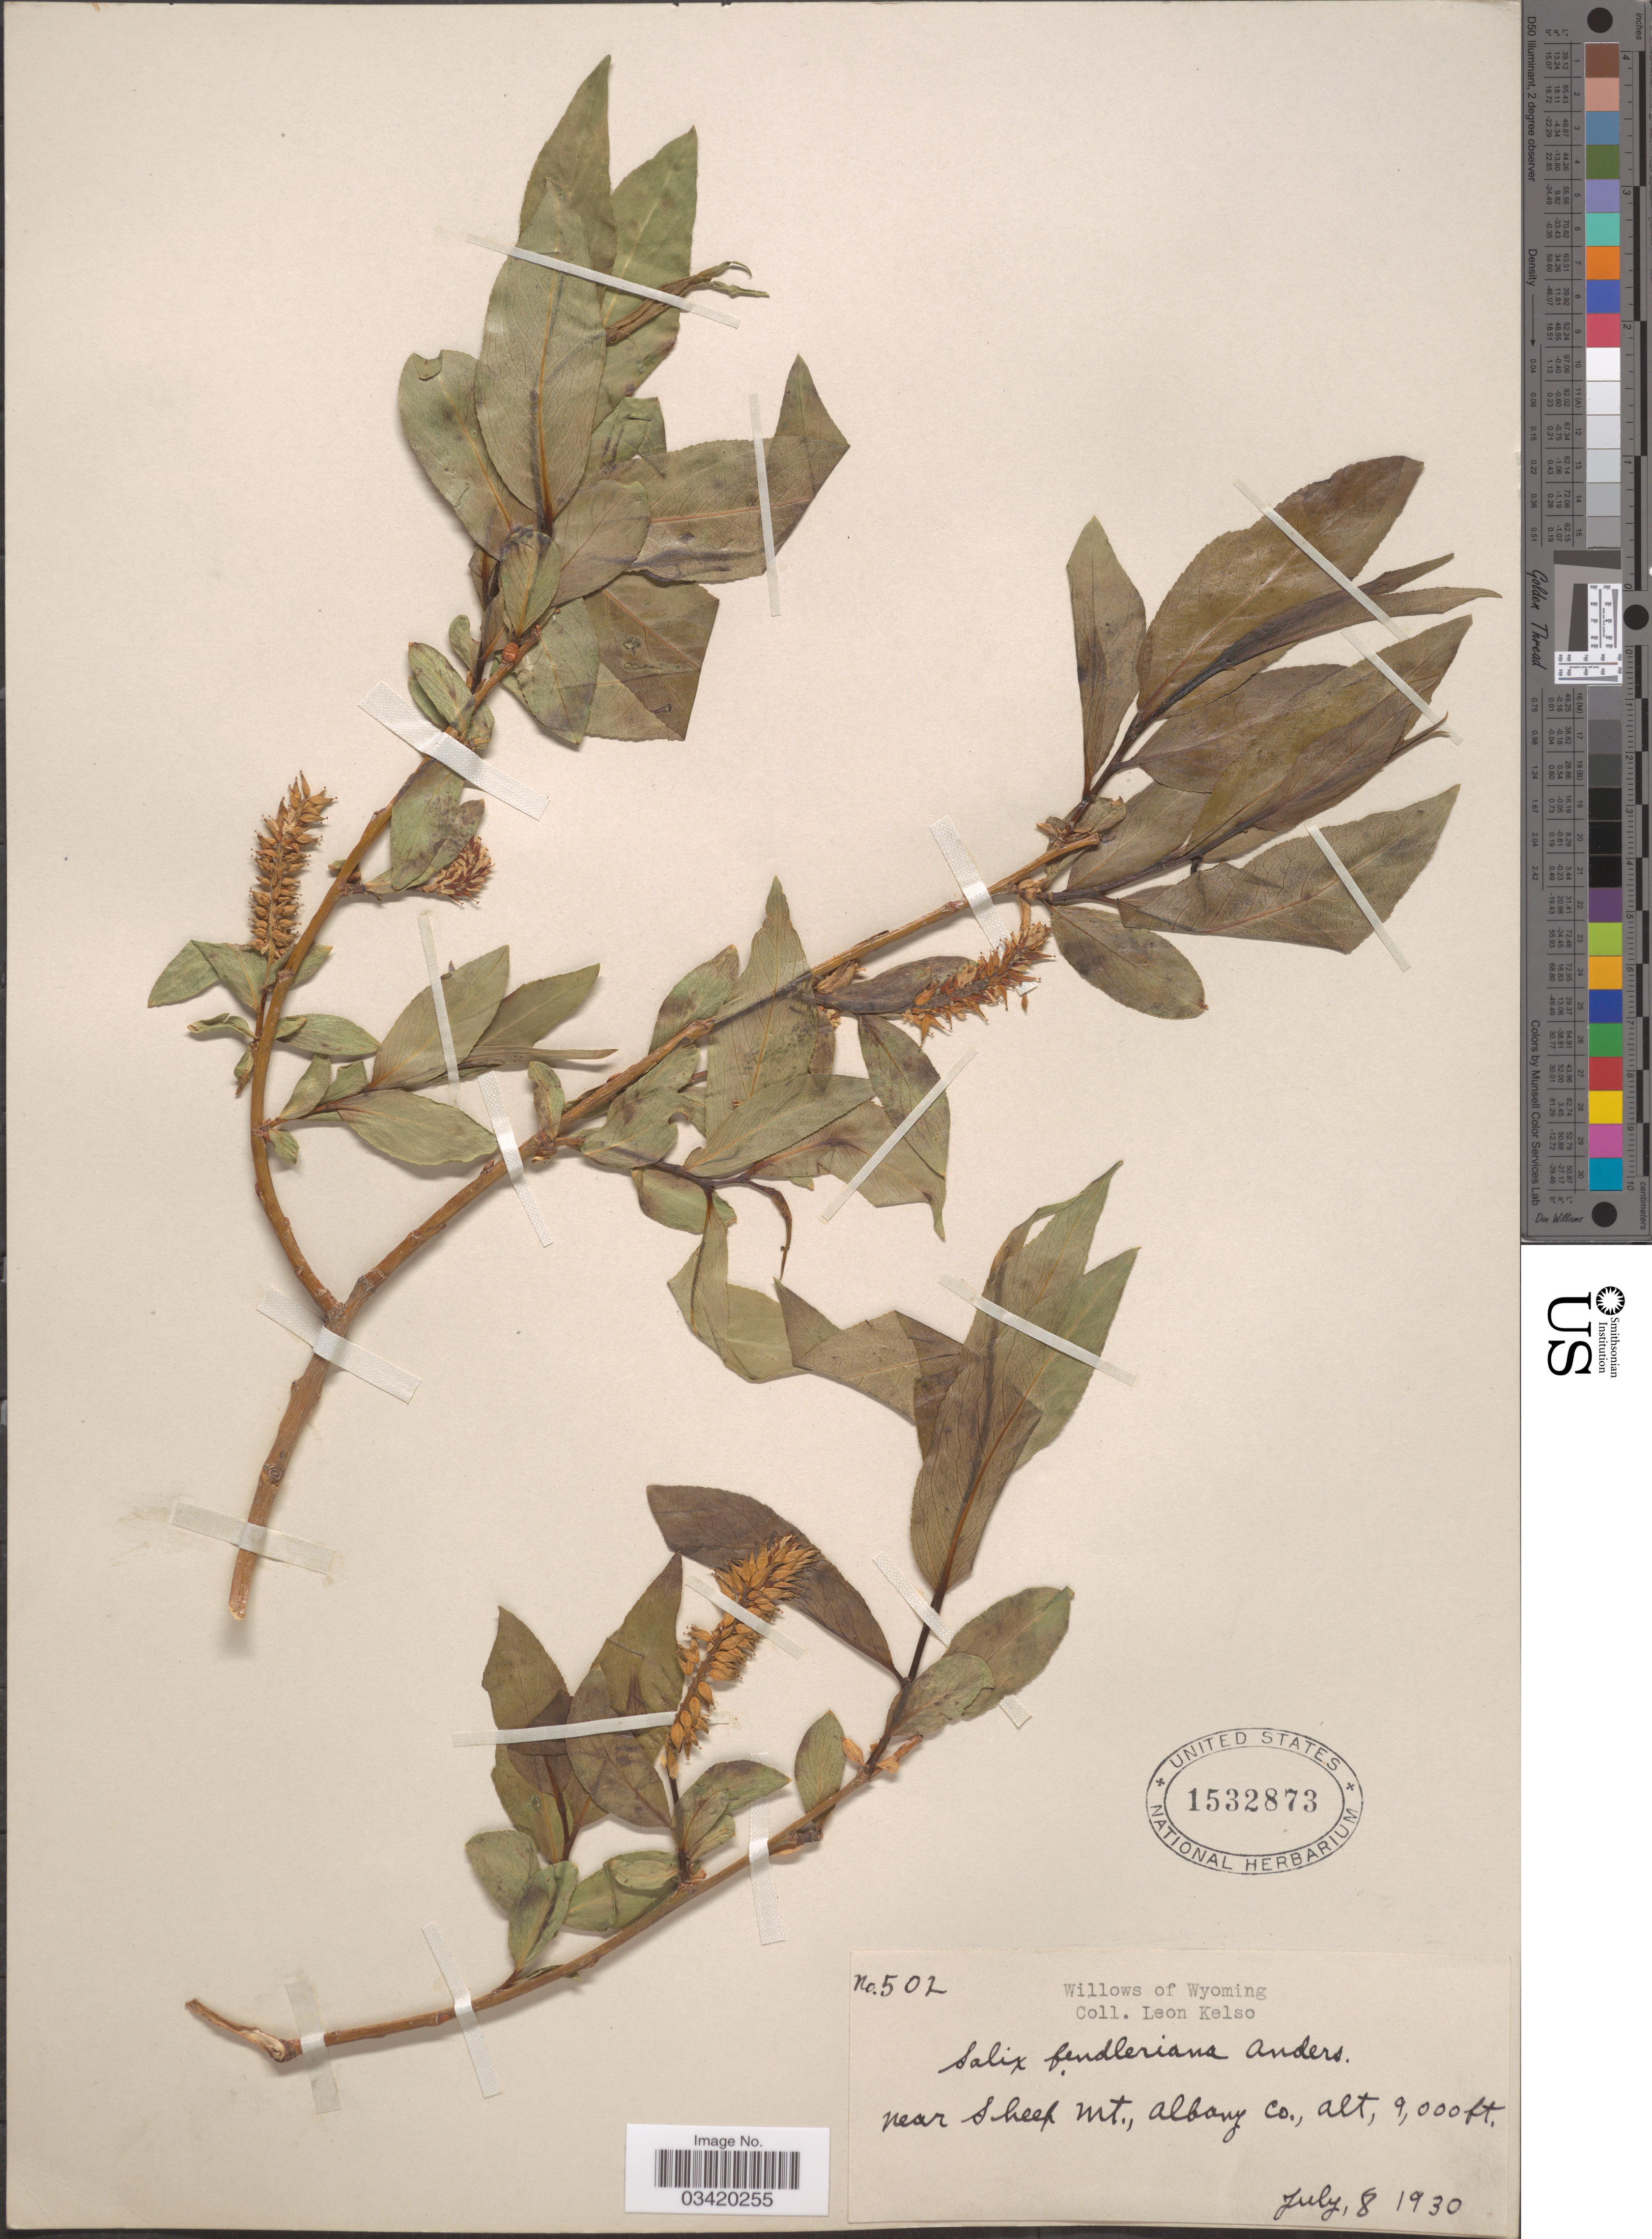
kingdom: Plantae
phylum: Tracheophyta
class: Magnoliopsida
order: Malpighiales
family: Salicaceae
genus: Salix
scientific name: Salix fendleriana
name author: Andersson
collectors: L. Kelso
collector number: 502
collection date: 1930-07-08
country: United States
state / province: Wyoming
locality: Near Sheep Mt., Albany Co.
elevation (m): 2743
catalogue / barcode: US 1532873